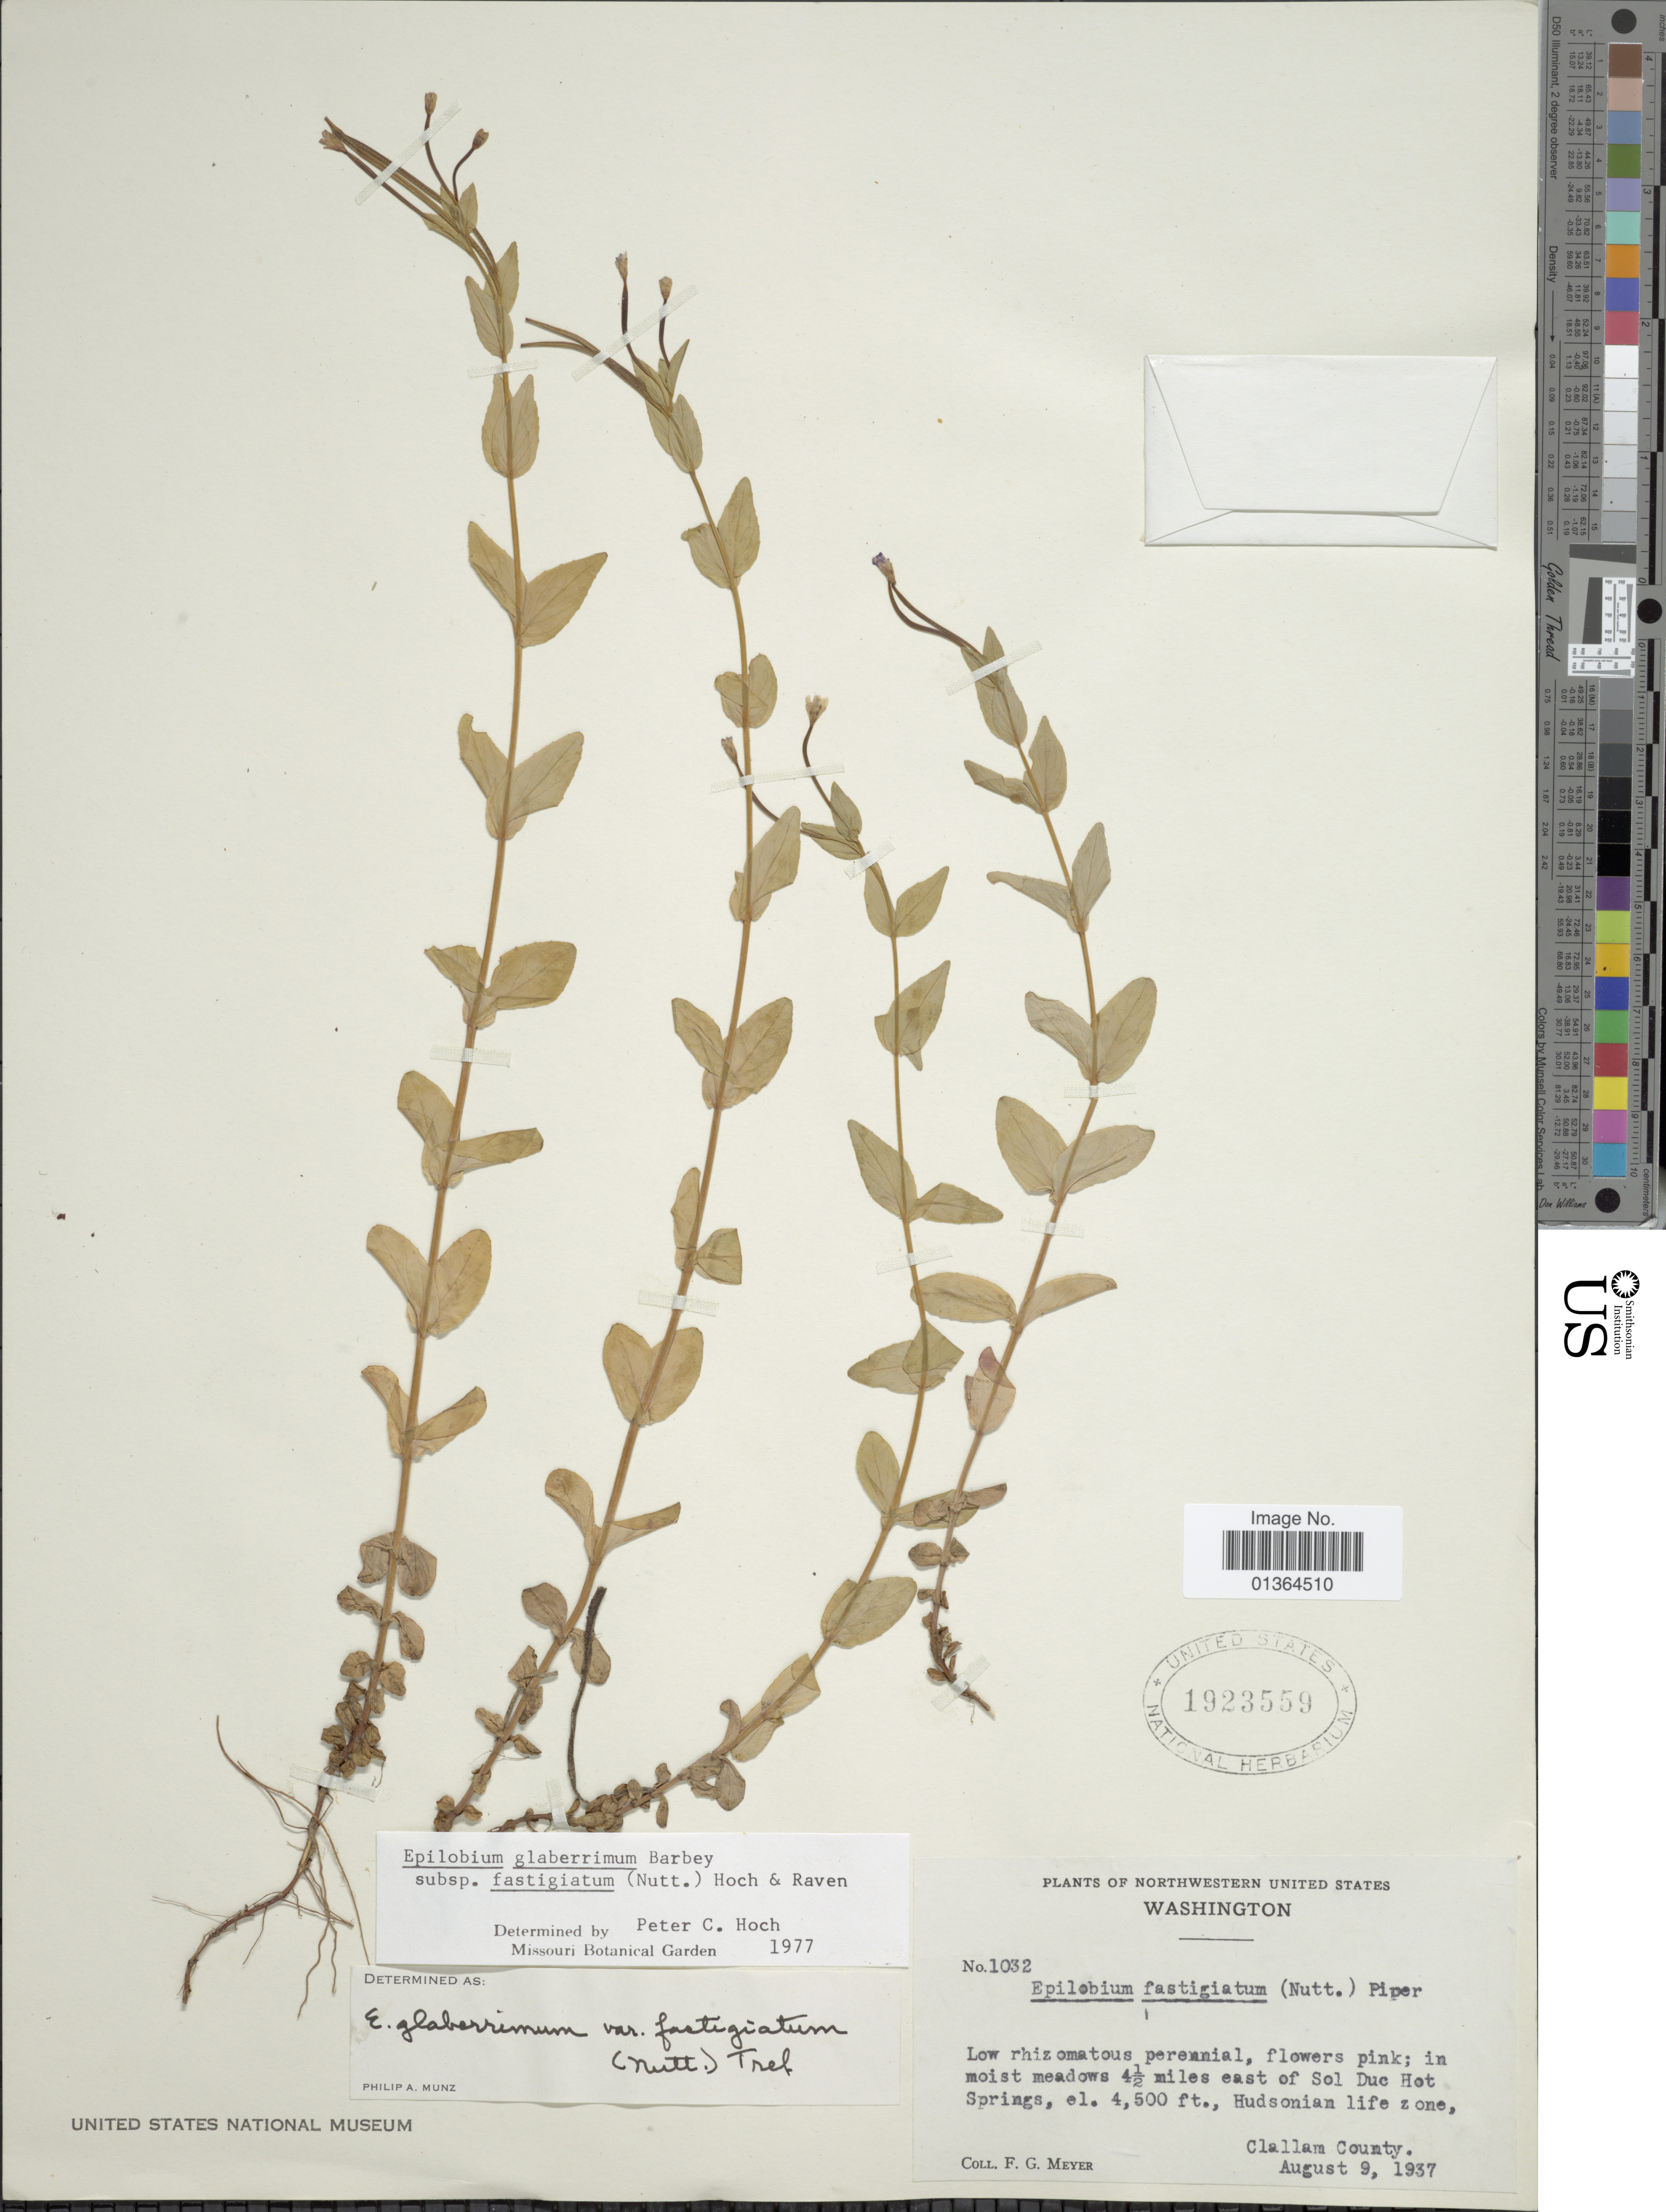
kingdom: Plantae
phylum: Tracheophyta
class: Magnoliopsida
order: Myrtales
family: Onagraceae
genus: Epilobium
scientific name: Epilobium glaberrimum subsp. fastigiatum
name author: (Nutt.) Hoch & P.H. Raven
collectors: F. G. Meyer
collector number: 1032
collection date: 1937-08-09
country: United States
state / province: Washington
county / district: Clallam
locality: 4½ miles east of Sol Duc Hot Springs, Hudsonian life zone, Clallam County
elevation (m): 1372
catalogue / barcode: US 1923559